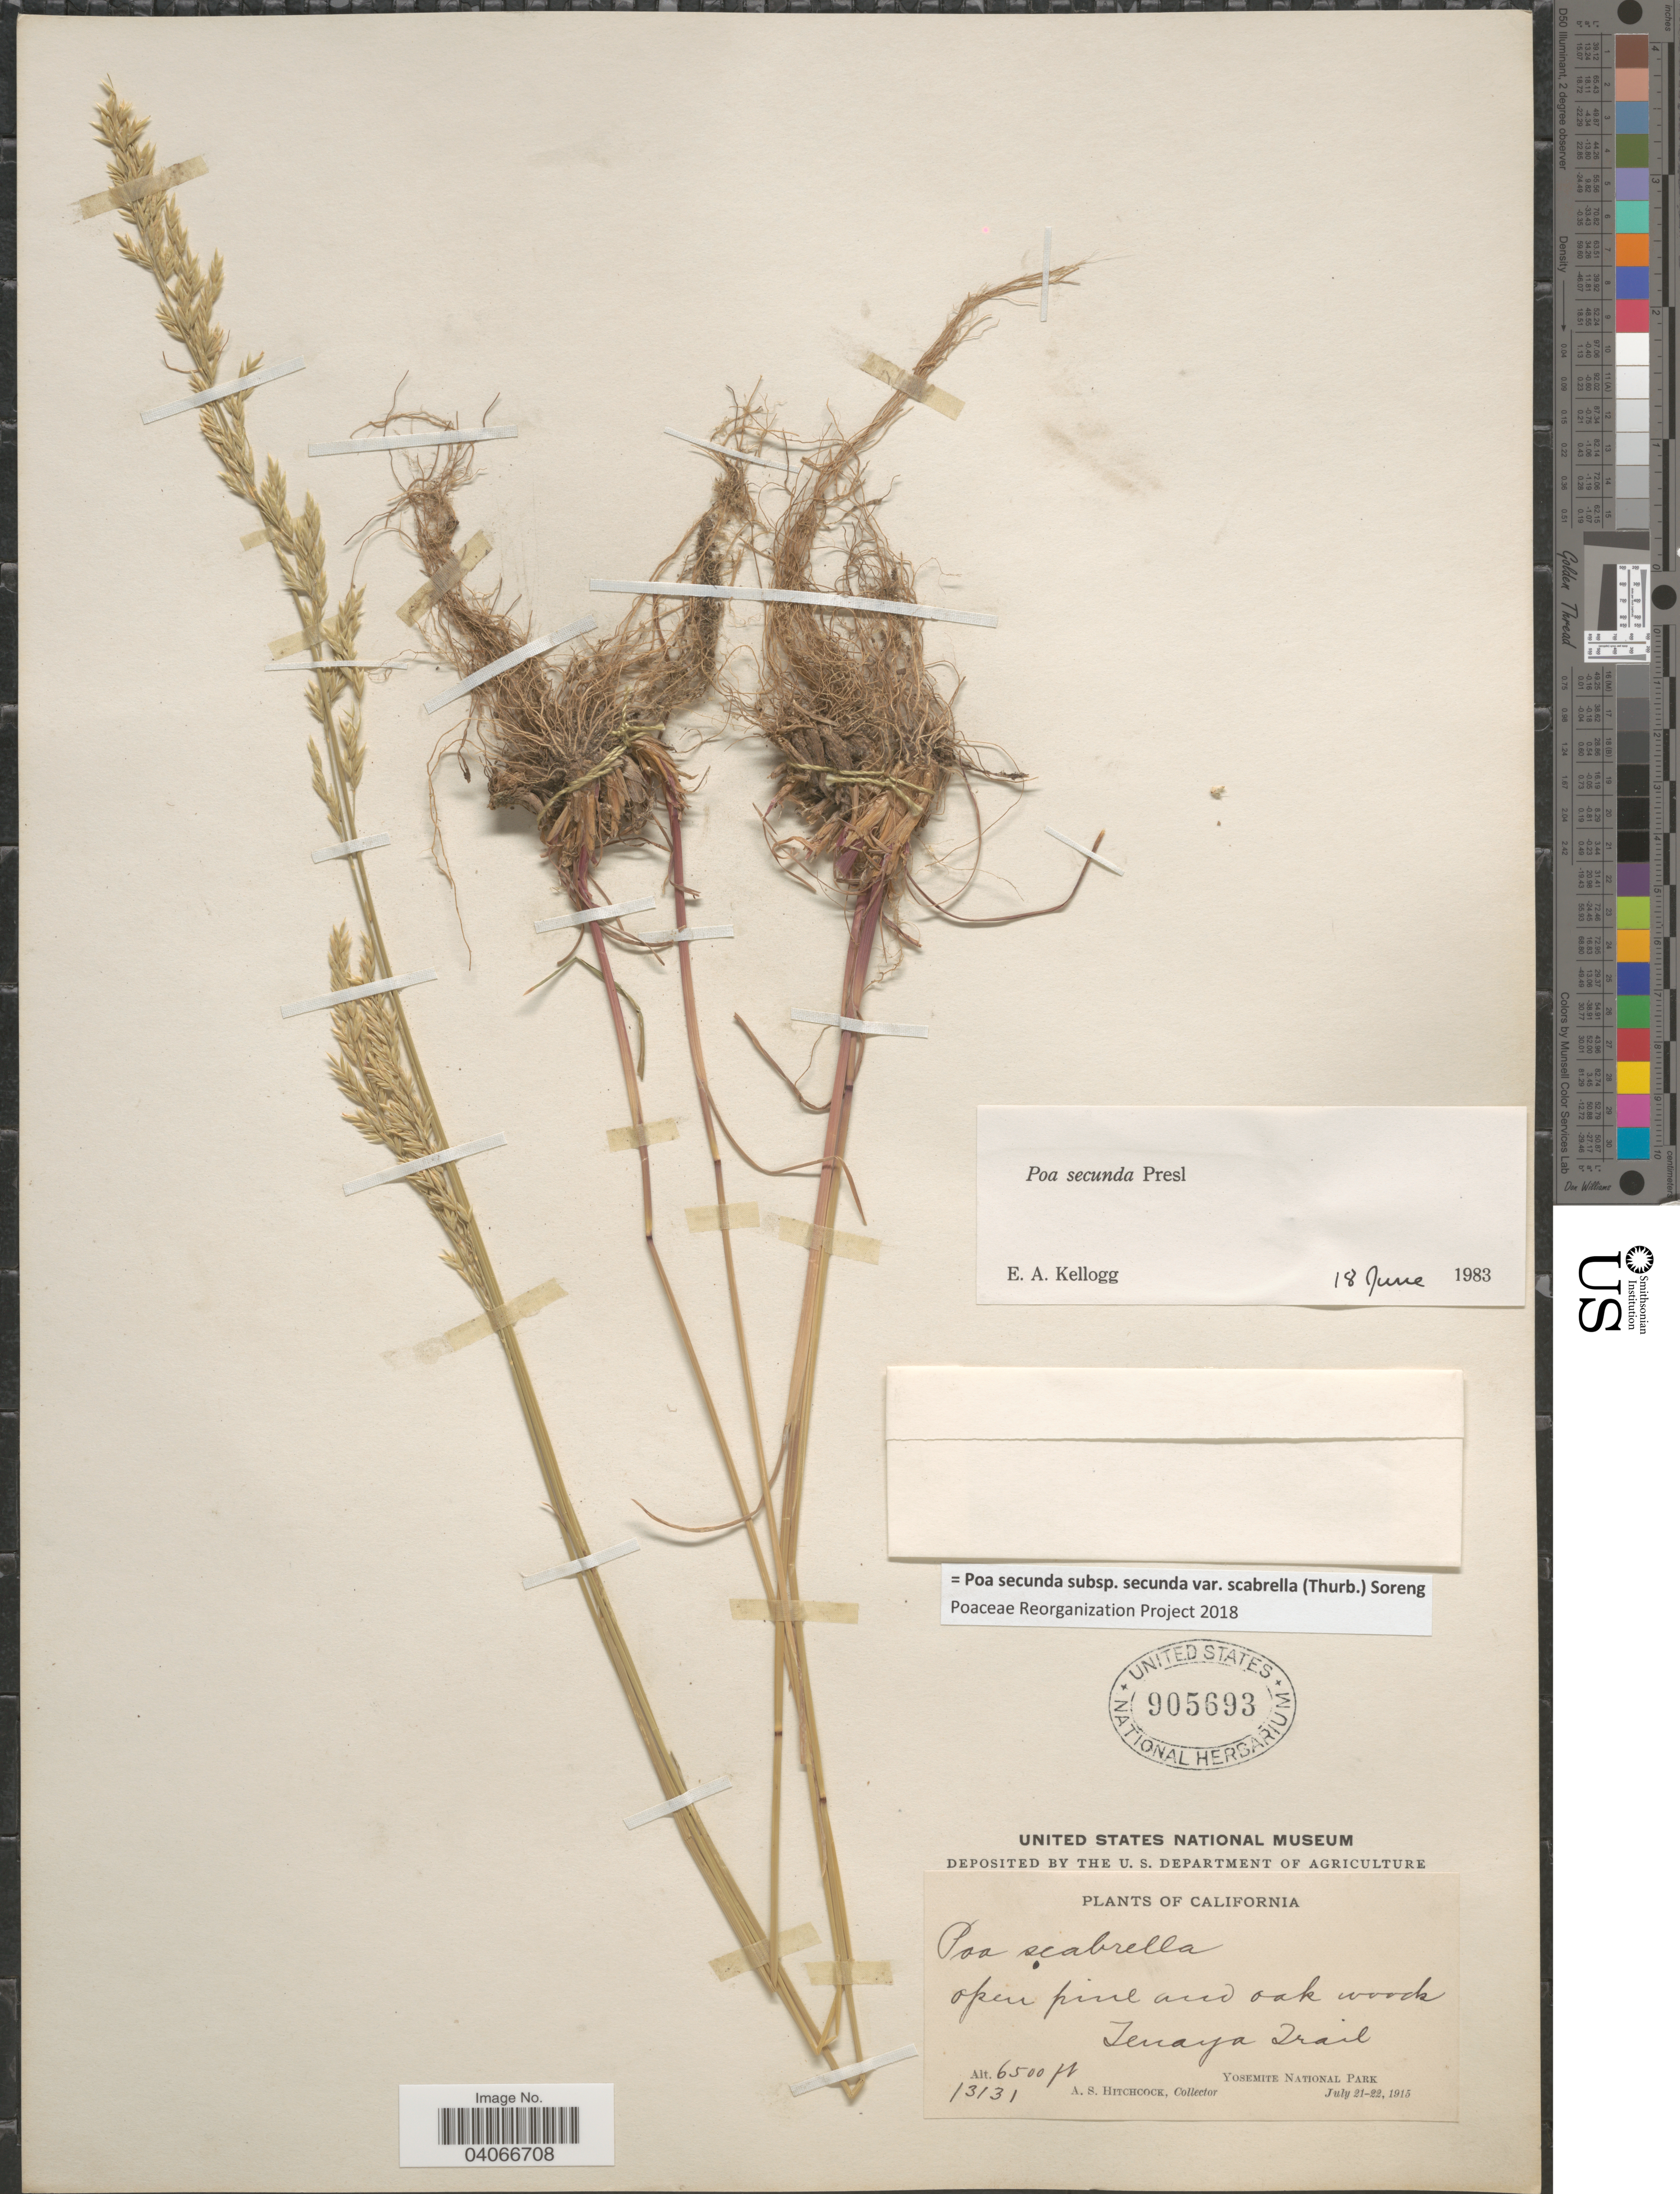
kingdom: Plantae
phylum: Tracheophyta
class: Liliopsida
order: Poales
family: Poaceae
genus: Poa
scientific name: Poa secunda subsp. secunda var. scabrella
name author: (Thurb.) Soreng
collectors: A. S. Hitchcock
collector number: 13131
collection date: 1915-07-21/1915-07-22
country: United States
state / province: California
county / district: Mariposa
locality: Tenaya Trail. Yosemite National Park.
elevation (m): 1981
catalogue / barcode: US 905693